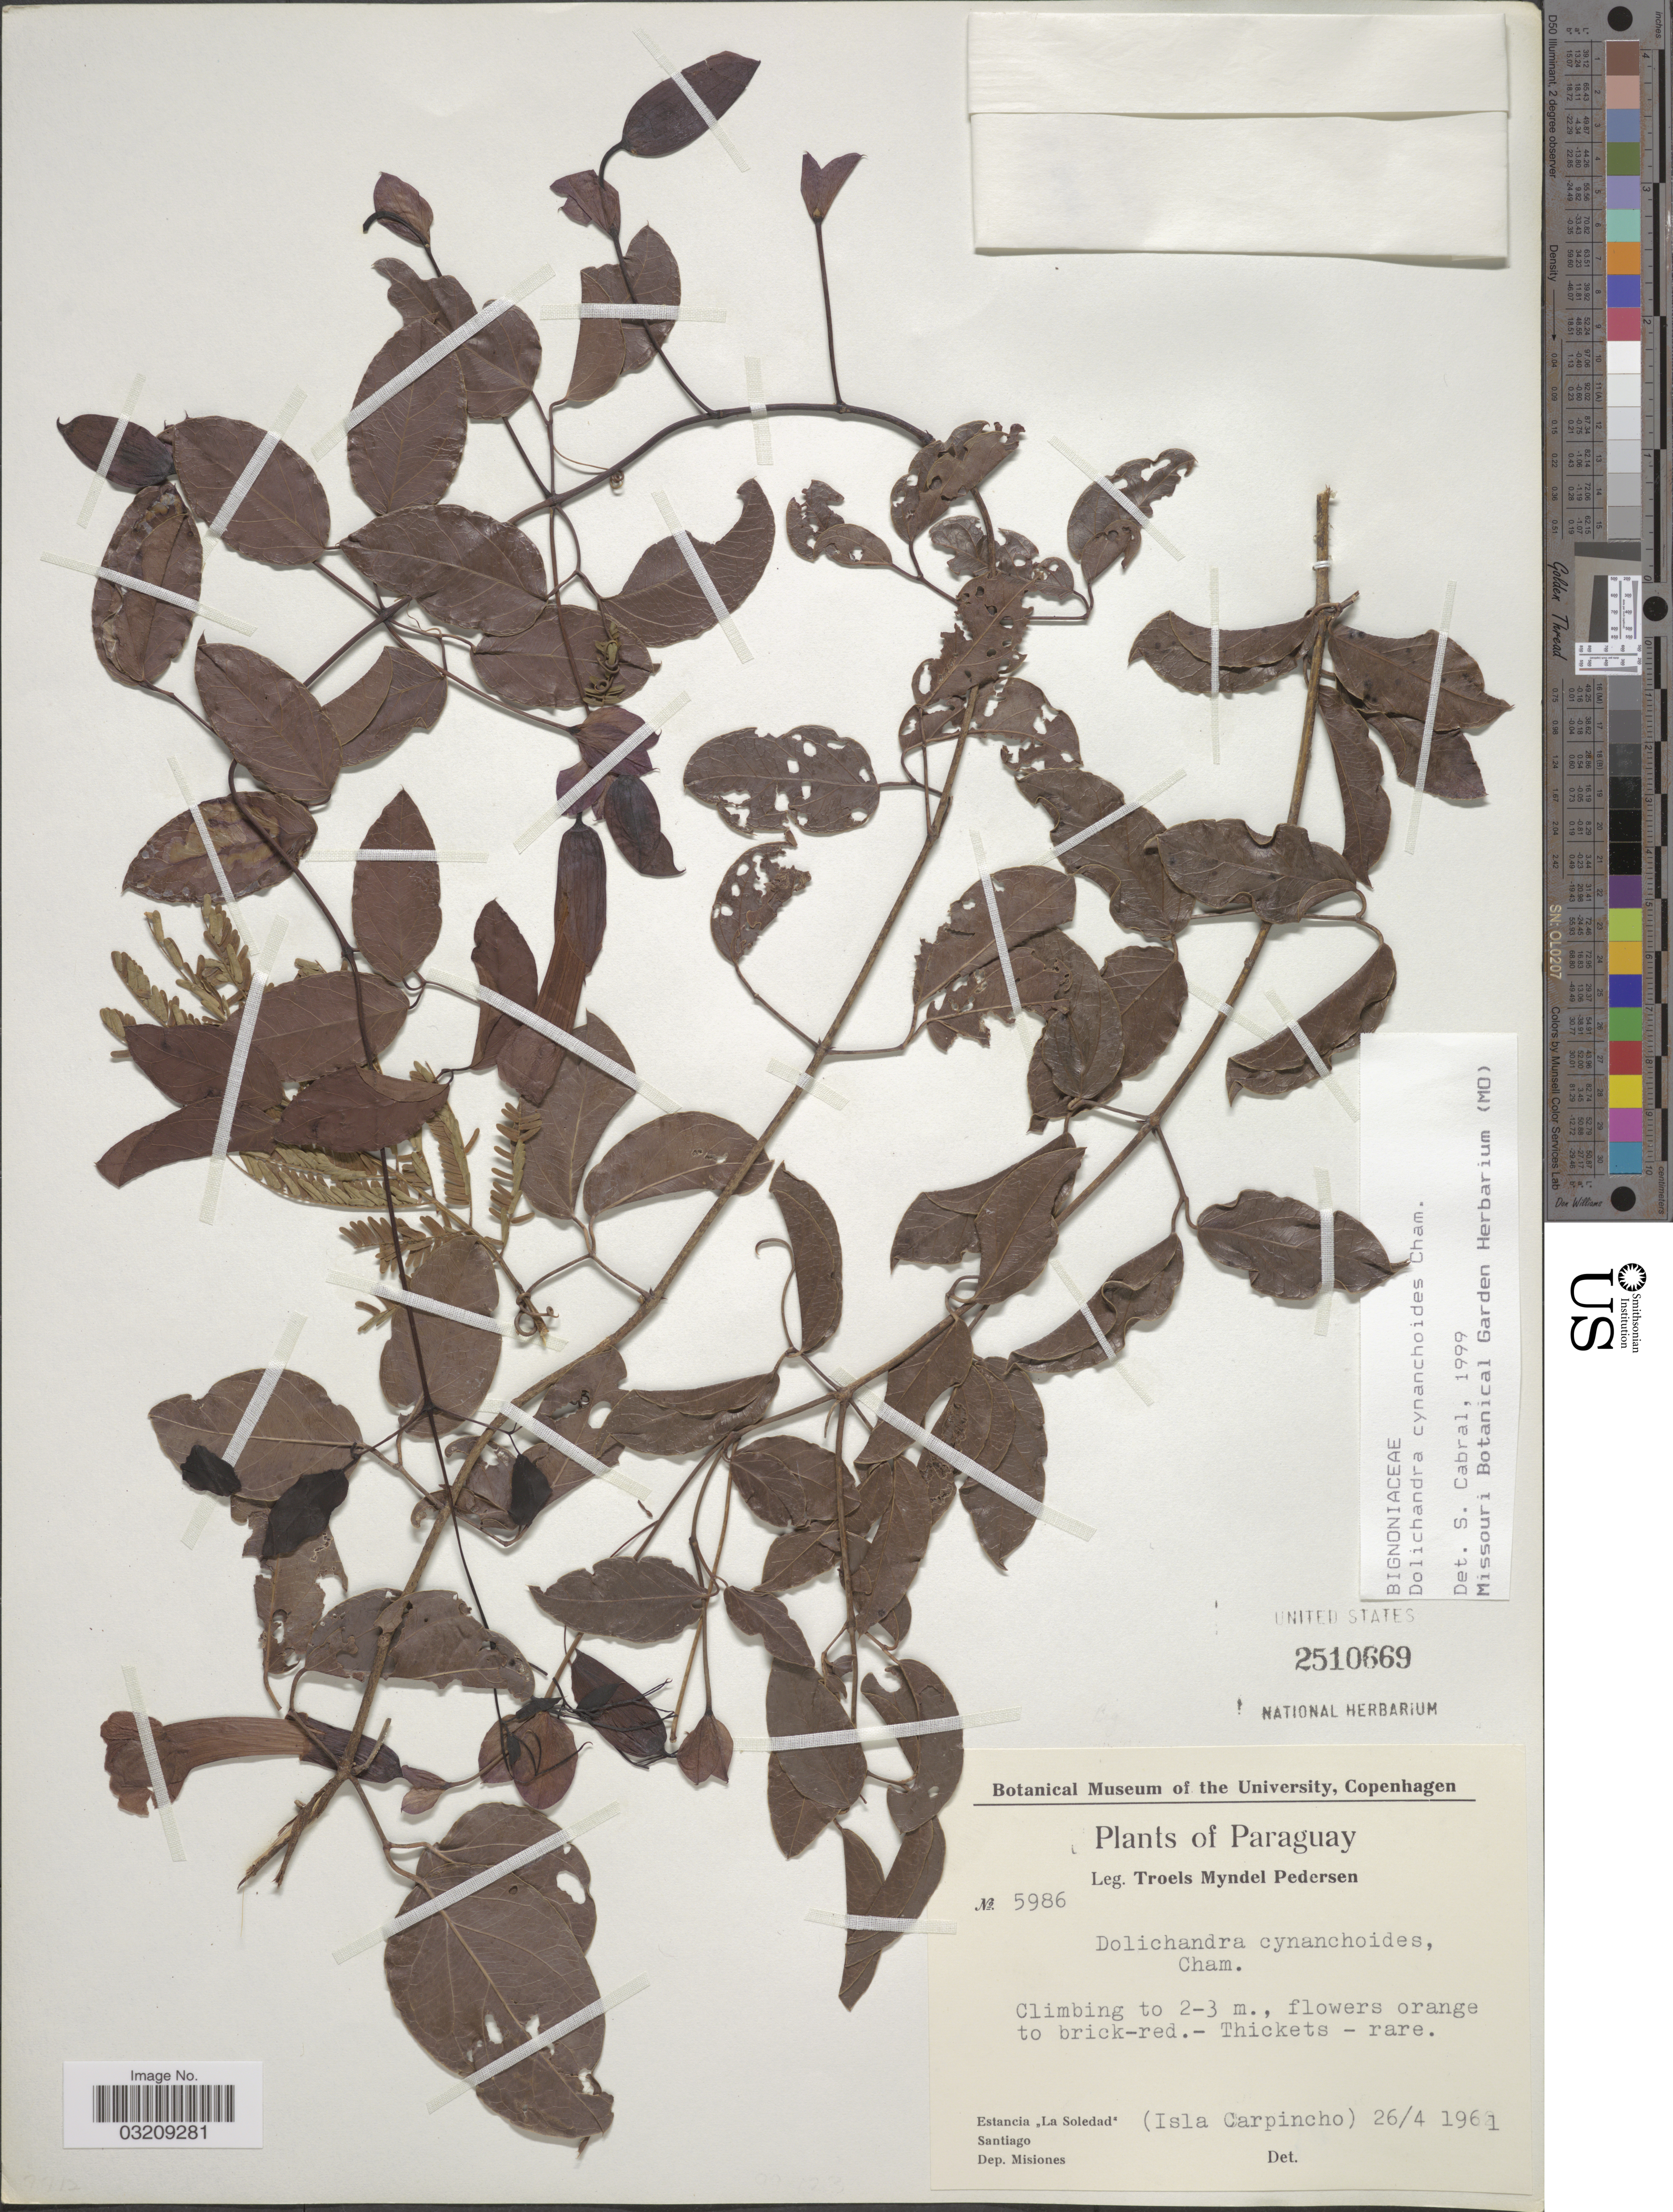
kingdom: Plantae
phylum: Tracheophyta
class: Magnoliopsida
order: Lamiales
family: Bignoniaceae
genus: Dolichandra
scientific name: Dolichandra cynanchoides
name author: Cham.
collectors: T. Pederson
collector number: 5986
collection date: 1961-04-26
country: Paraguay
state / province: Misiones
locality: Estancia "La Soledad". Santiago. Dep. Misiones. (Isla Carpincho) [unsure placement].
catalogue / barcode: US 2510669